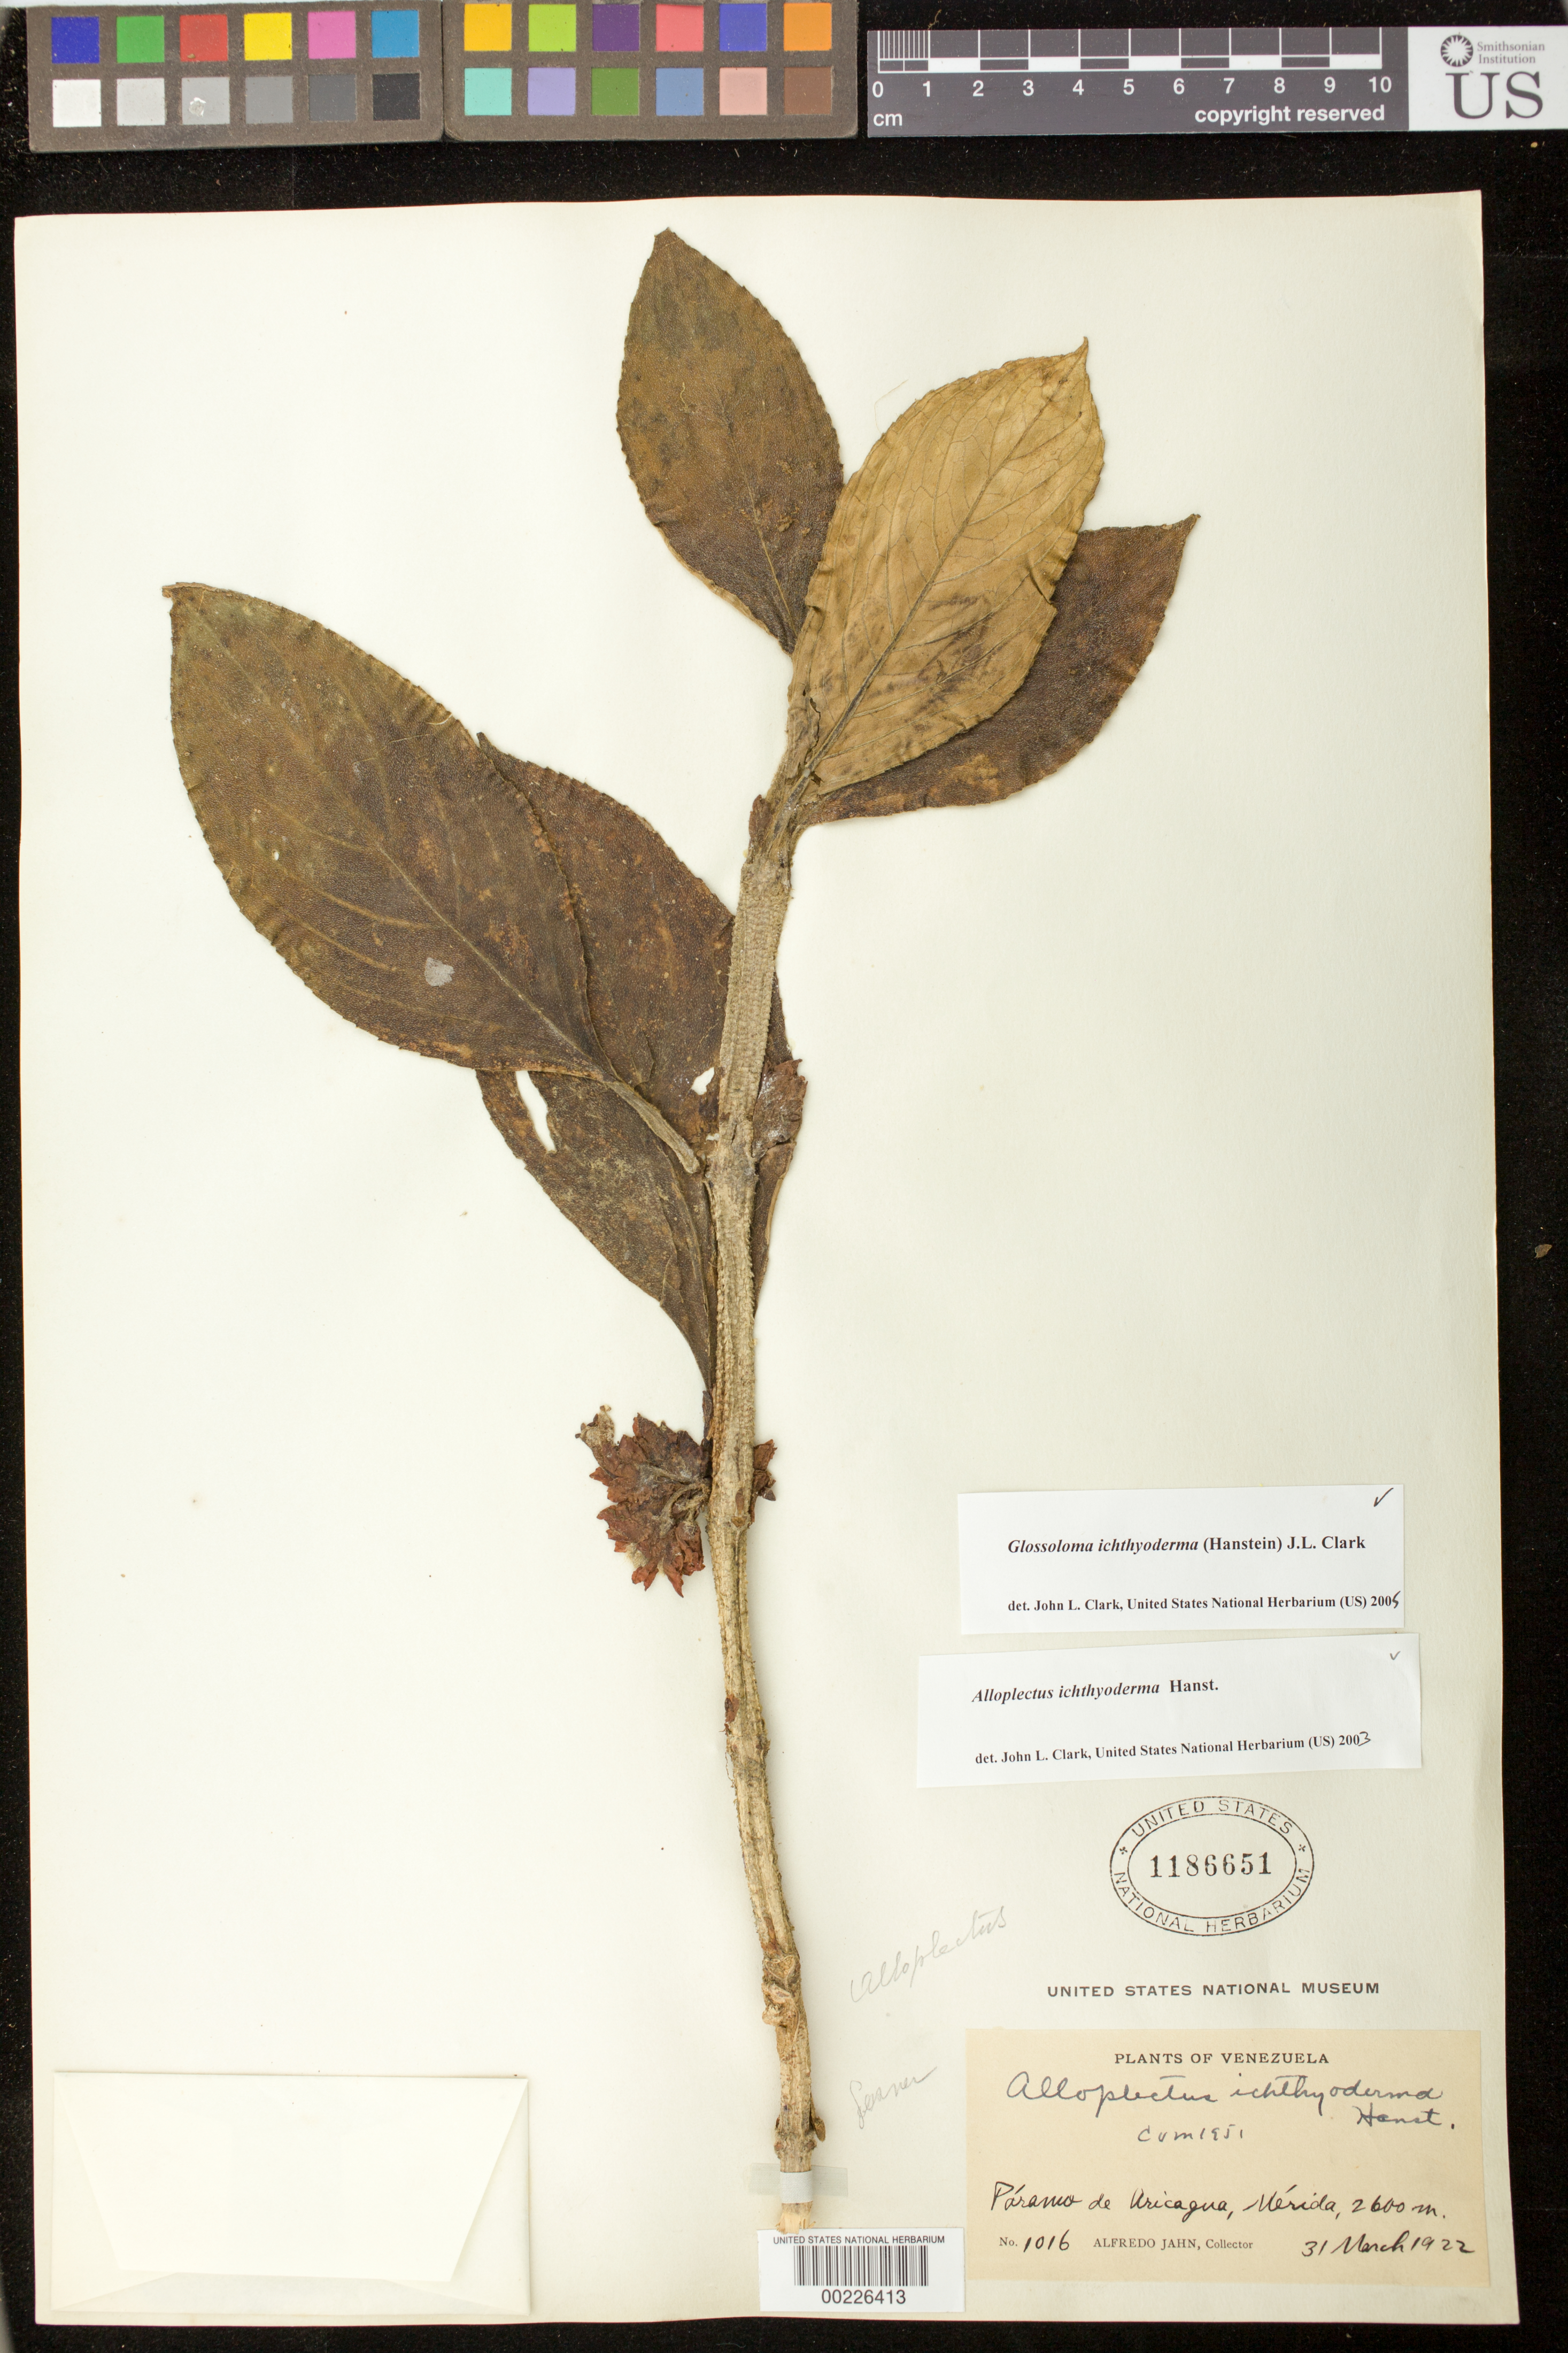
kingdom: Plantae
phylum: Tracheophyta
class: Magnoliopsida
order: Lamiales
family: Gesneriaceae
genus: Glossoloma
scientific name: Glossoloma ichthyoderma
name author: (Hanst.) J.L. Clark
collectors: A. Jahn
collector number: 1016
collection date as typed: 31 Mar 1922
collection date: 1922-03-31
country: Venezuela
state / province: Mérida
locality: Paramo de Aricagua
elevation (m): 2600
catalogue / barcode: US 1186651